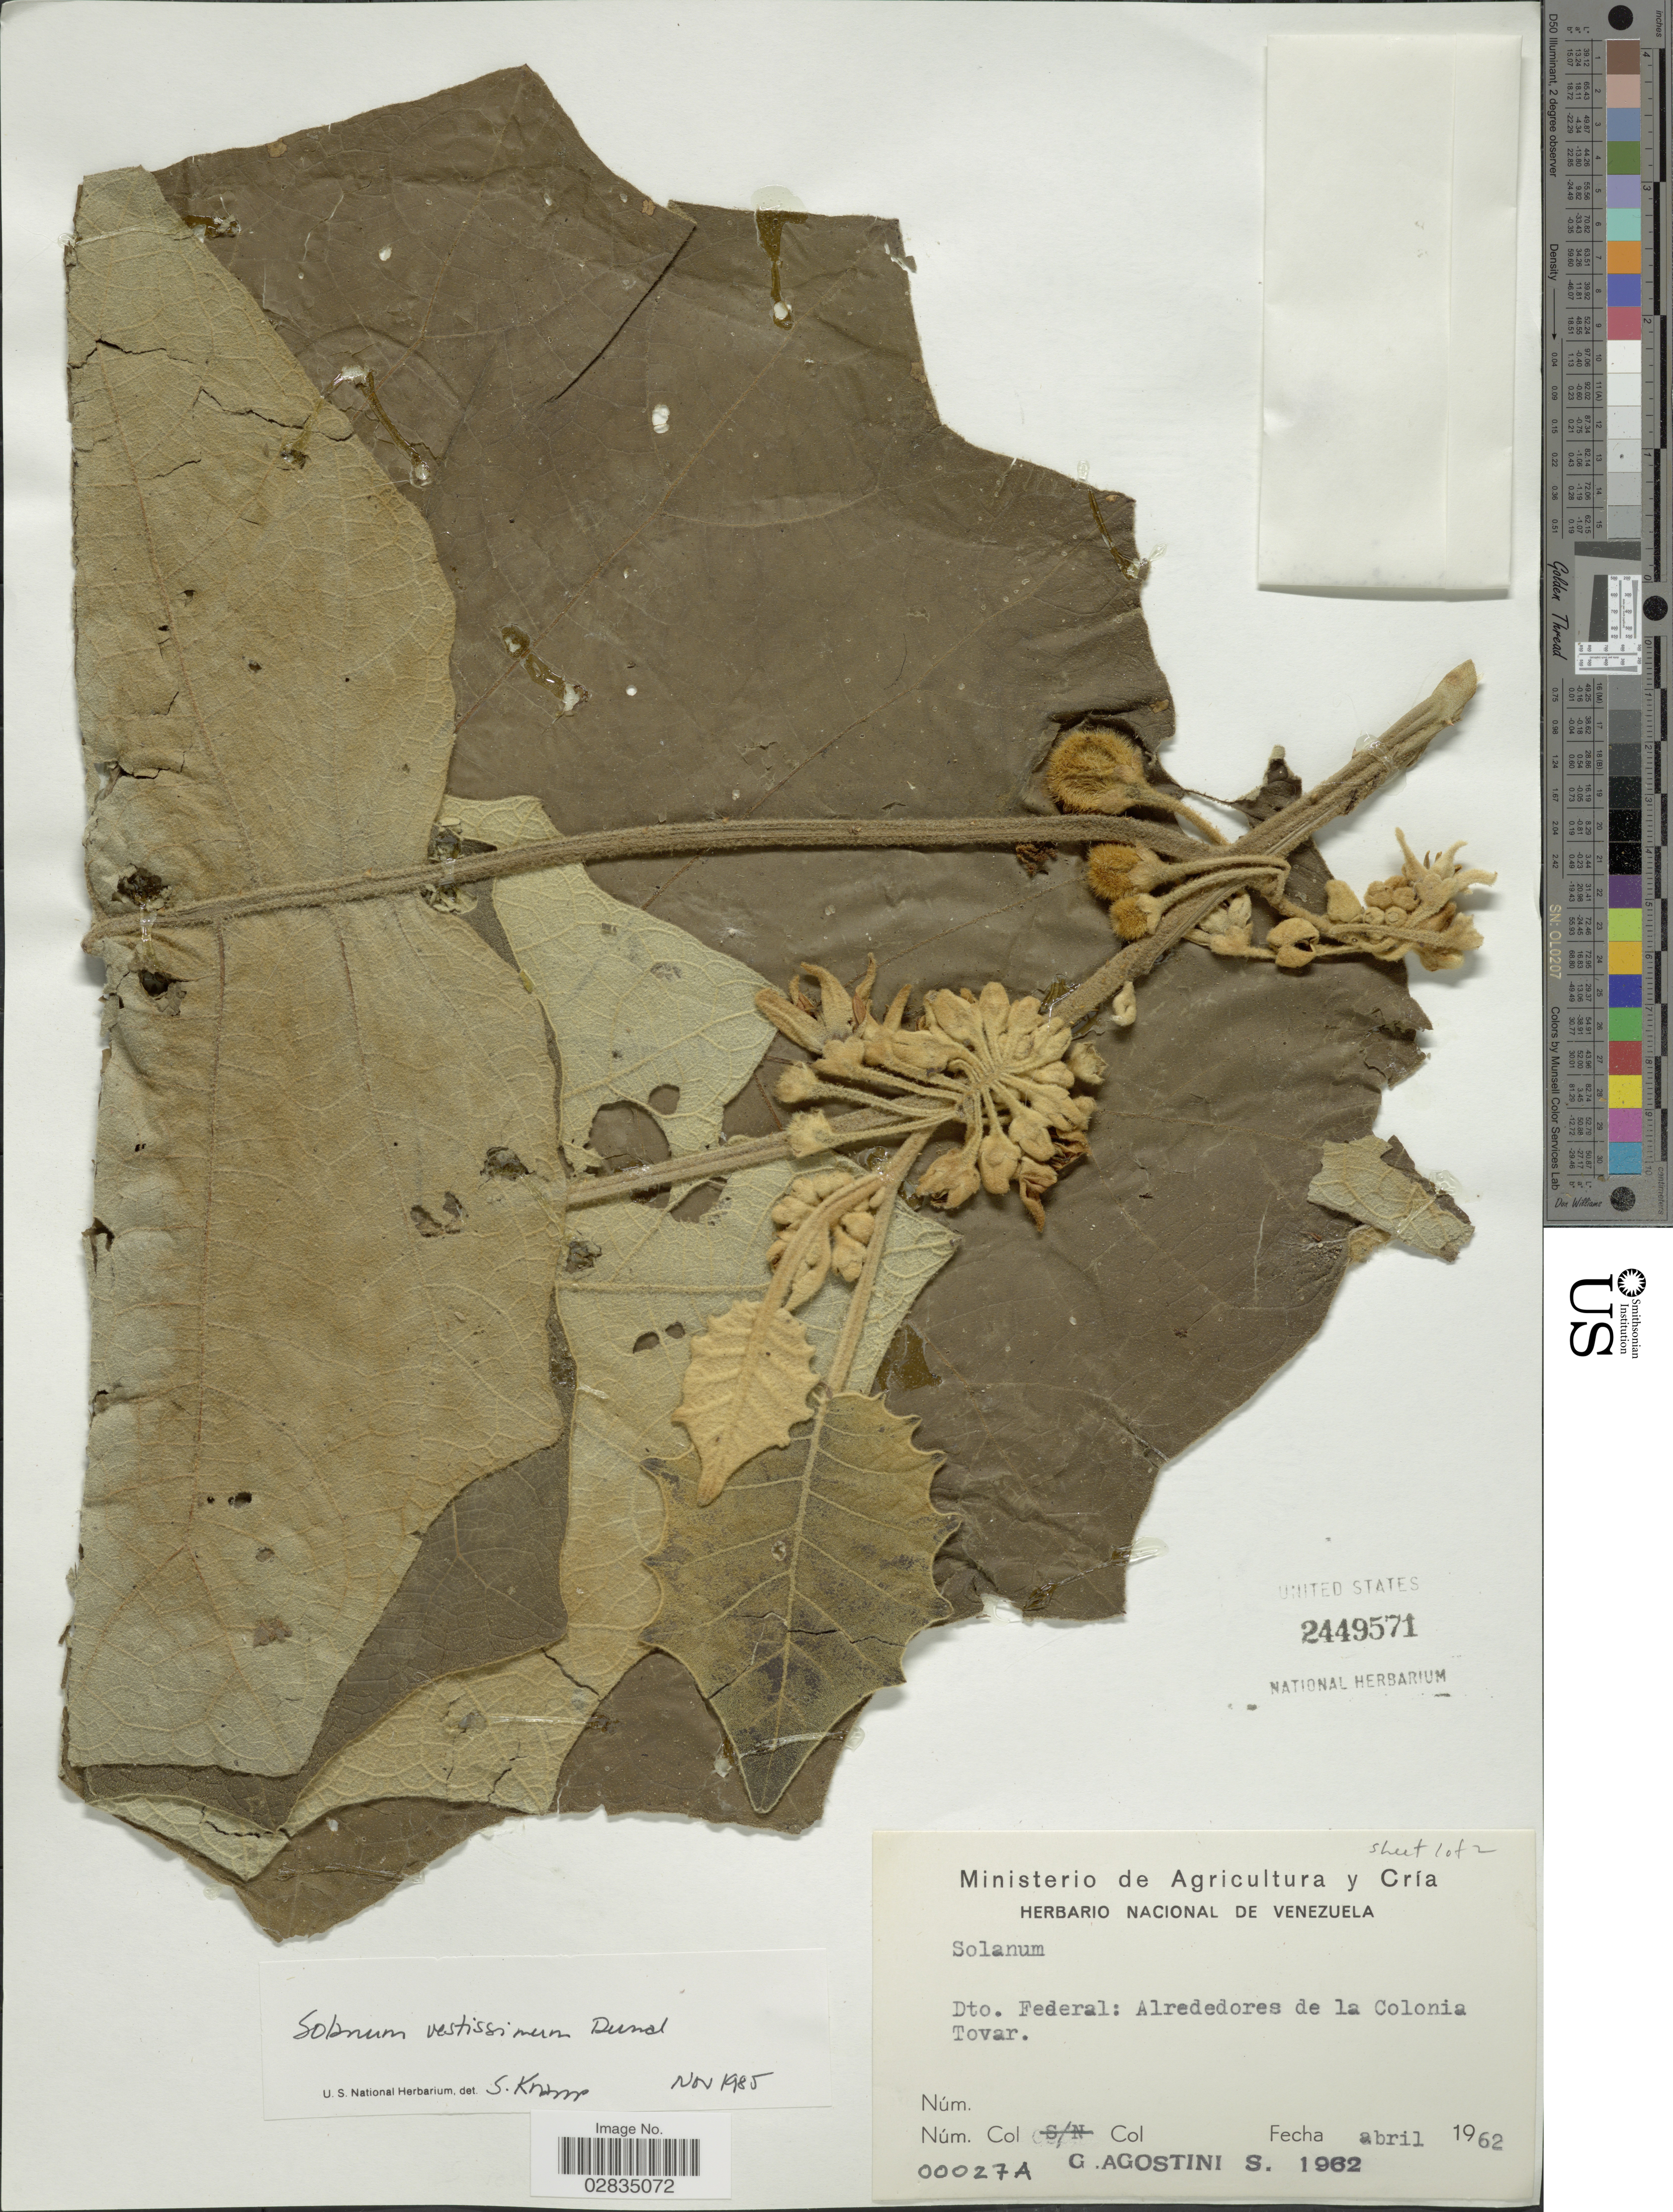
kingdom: Plantae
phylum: Tracheophyta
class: Magnoliopsida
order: Solanales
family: Solanaceae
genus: Solanum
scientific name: Solanum vestissimum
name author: Dunal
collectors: G. Agostini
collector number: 00027A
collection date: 1962-04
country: Venezuela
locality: Dto. Federal: Alrededores de la Colonia Tovar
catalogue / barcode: US 2449571